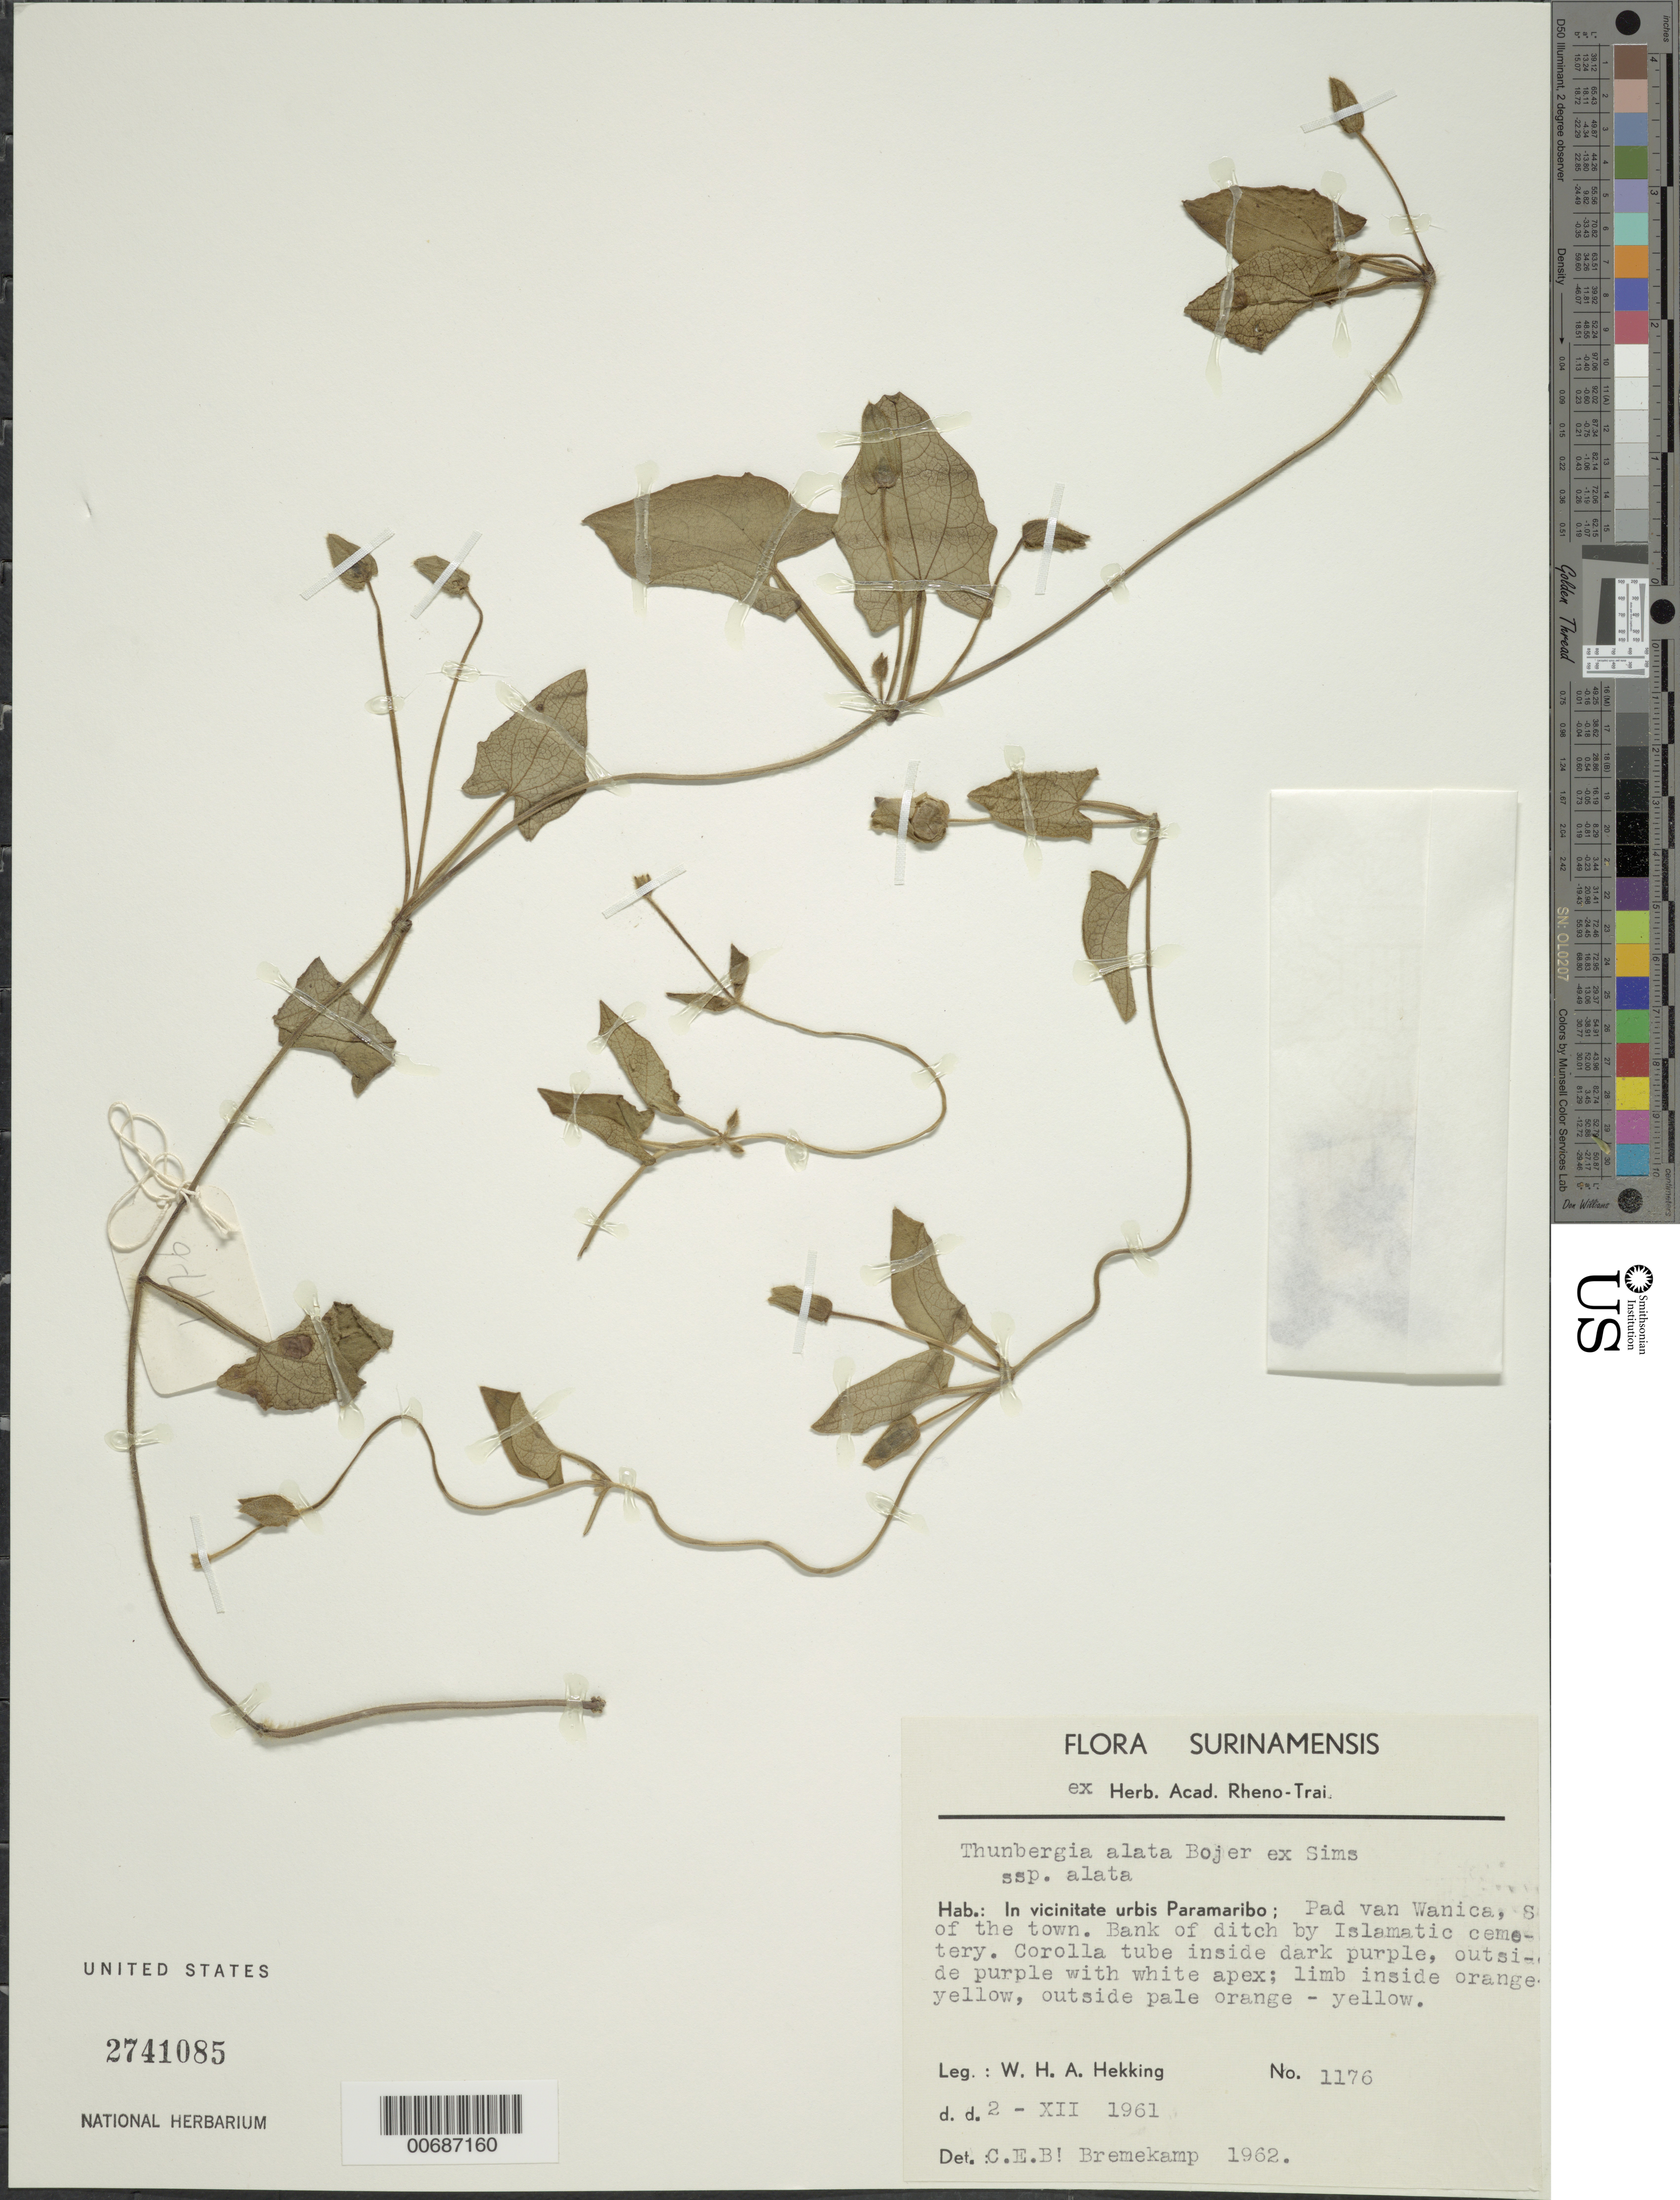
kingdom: Plantae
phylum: Tracheophyta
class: Magnoliopsida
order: Lamiales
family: Acanthaceae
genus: Thunbergia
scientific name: Thunbergia alata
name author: Bojer ex Sims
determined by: Bremekamp, C. E. B.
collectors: W. H. A. Hekking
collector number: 1176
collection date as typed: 2-Dec-61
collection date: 1961-12-02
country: Suriname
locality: Paramaribo, pad van Wanica, s of town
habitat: Bank of ditch by Islamatic cemetery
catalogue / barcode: US 2741085